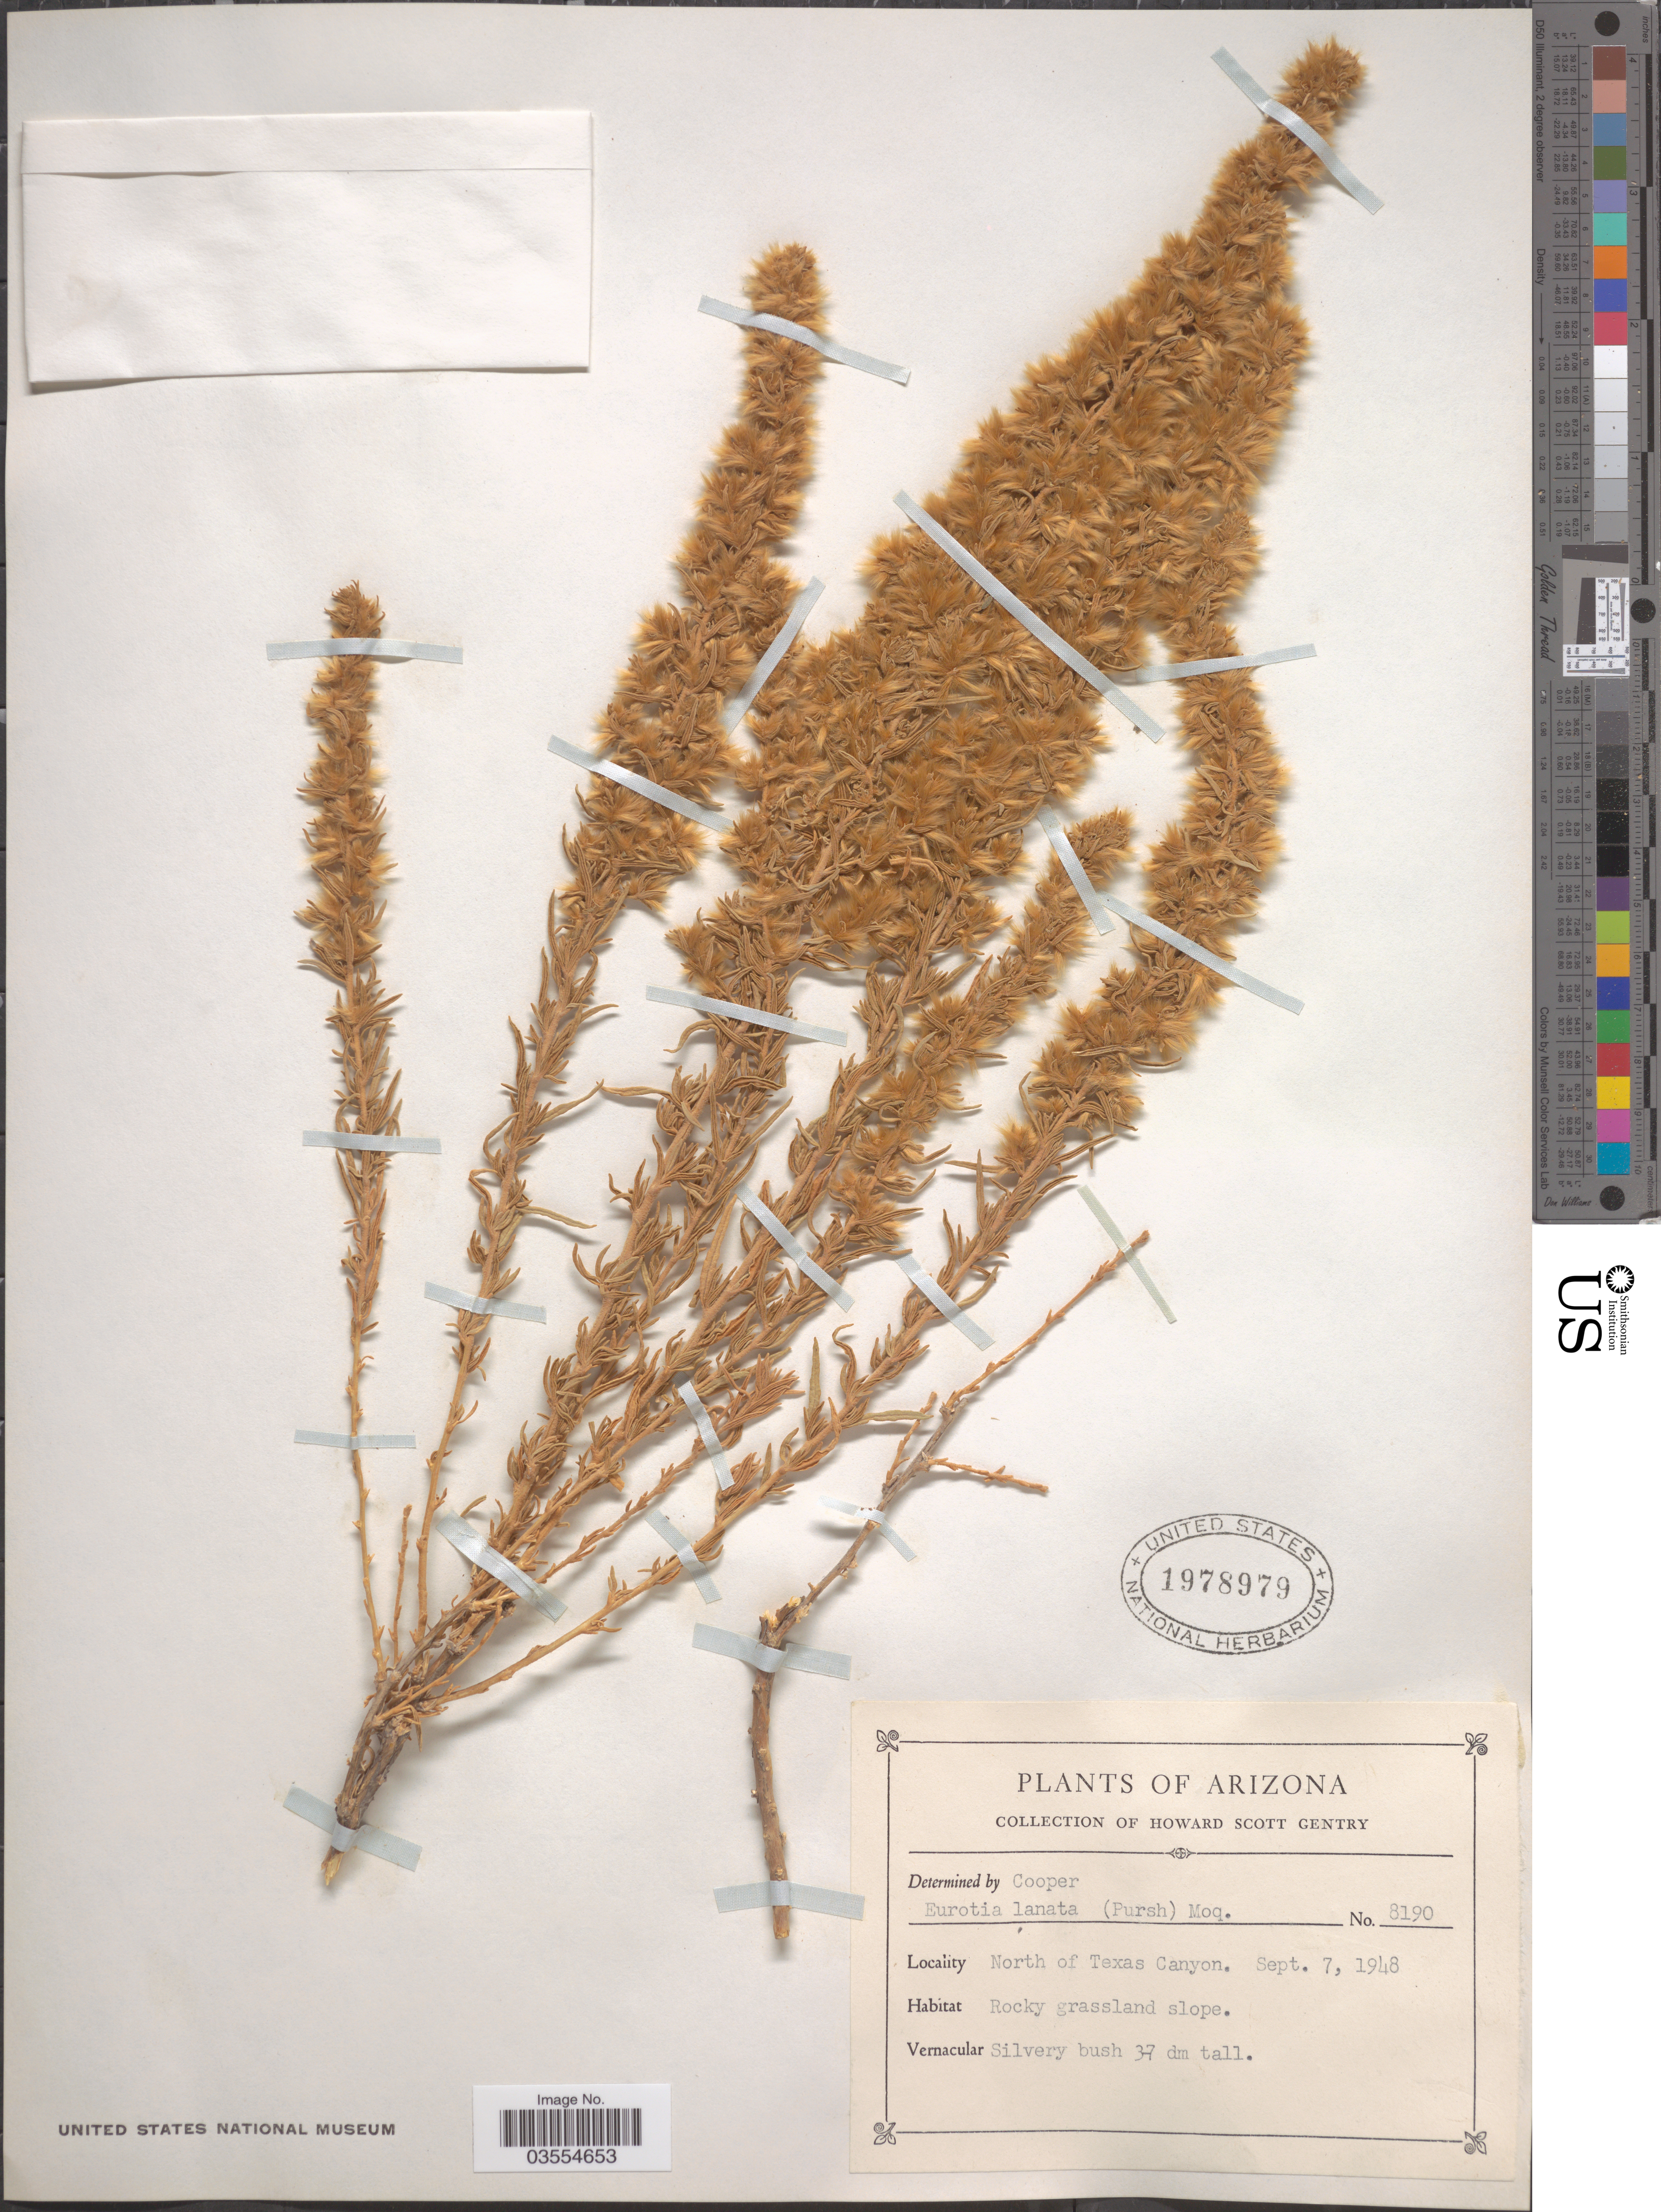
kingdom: Plantae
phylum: Tracheophyta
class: Magnoliopsida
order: Caryophyllales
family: Amaranthaceae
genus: Krascheninnikovia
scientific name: Krascheninnikovia lanata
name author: (Pursh) A. Meeuse & A.Smit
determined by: U.S. National Herbarium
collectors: H. S. Gentry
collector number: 8190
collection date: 1948-09-07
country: United States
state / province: Arizona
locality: North of Texas Canyon.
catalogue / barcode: US 1978979